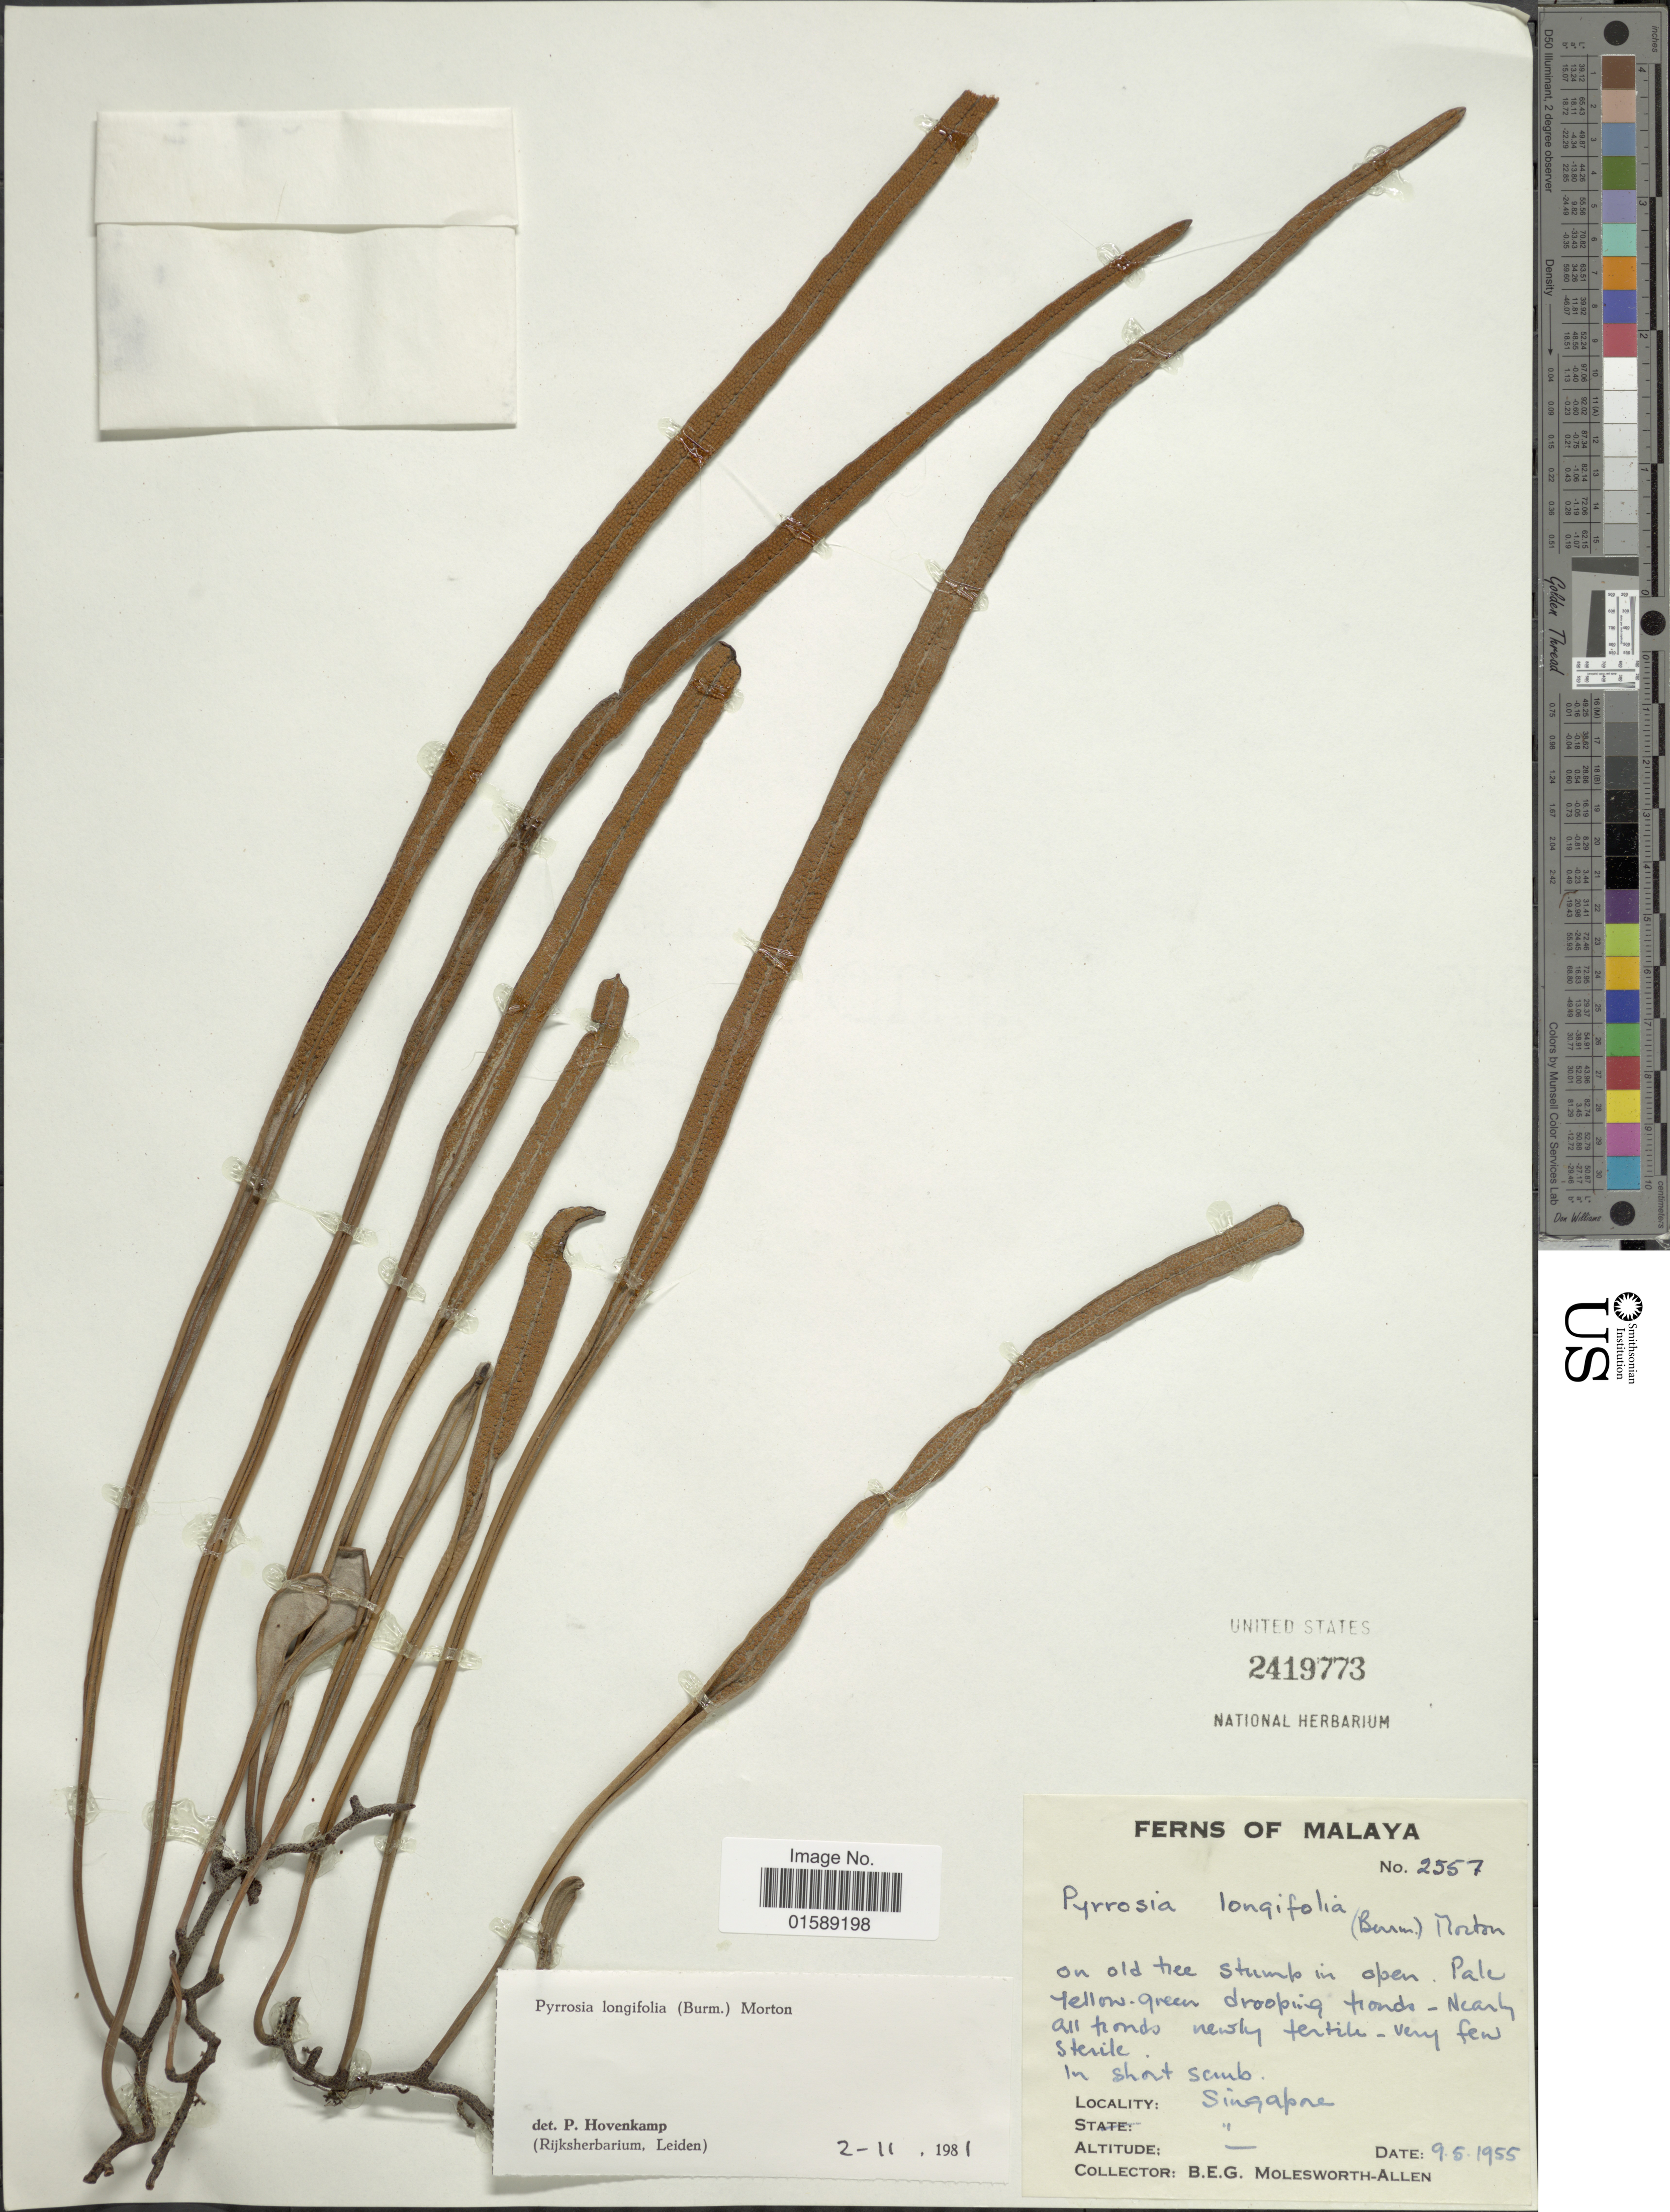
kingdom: Plantae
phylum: Tracheophyta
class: Polypodiopsida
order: Polypodiales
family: Polypodiaceae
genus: Pyrrosia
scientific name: Pyrrosia longifolia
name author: (Burm. f.) C.V. Morton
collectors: B. E. G. Molesworth-Allen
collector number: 2557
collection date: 1955-05-09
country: Singapore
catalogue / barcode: US 2419773